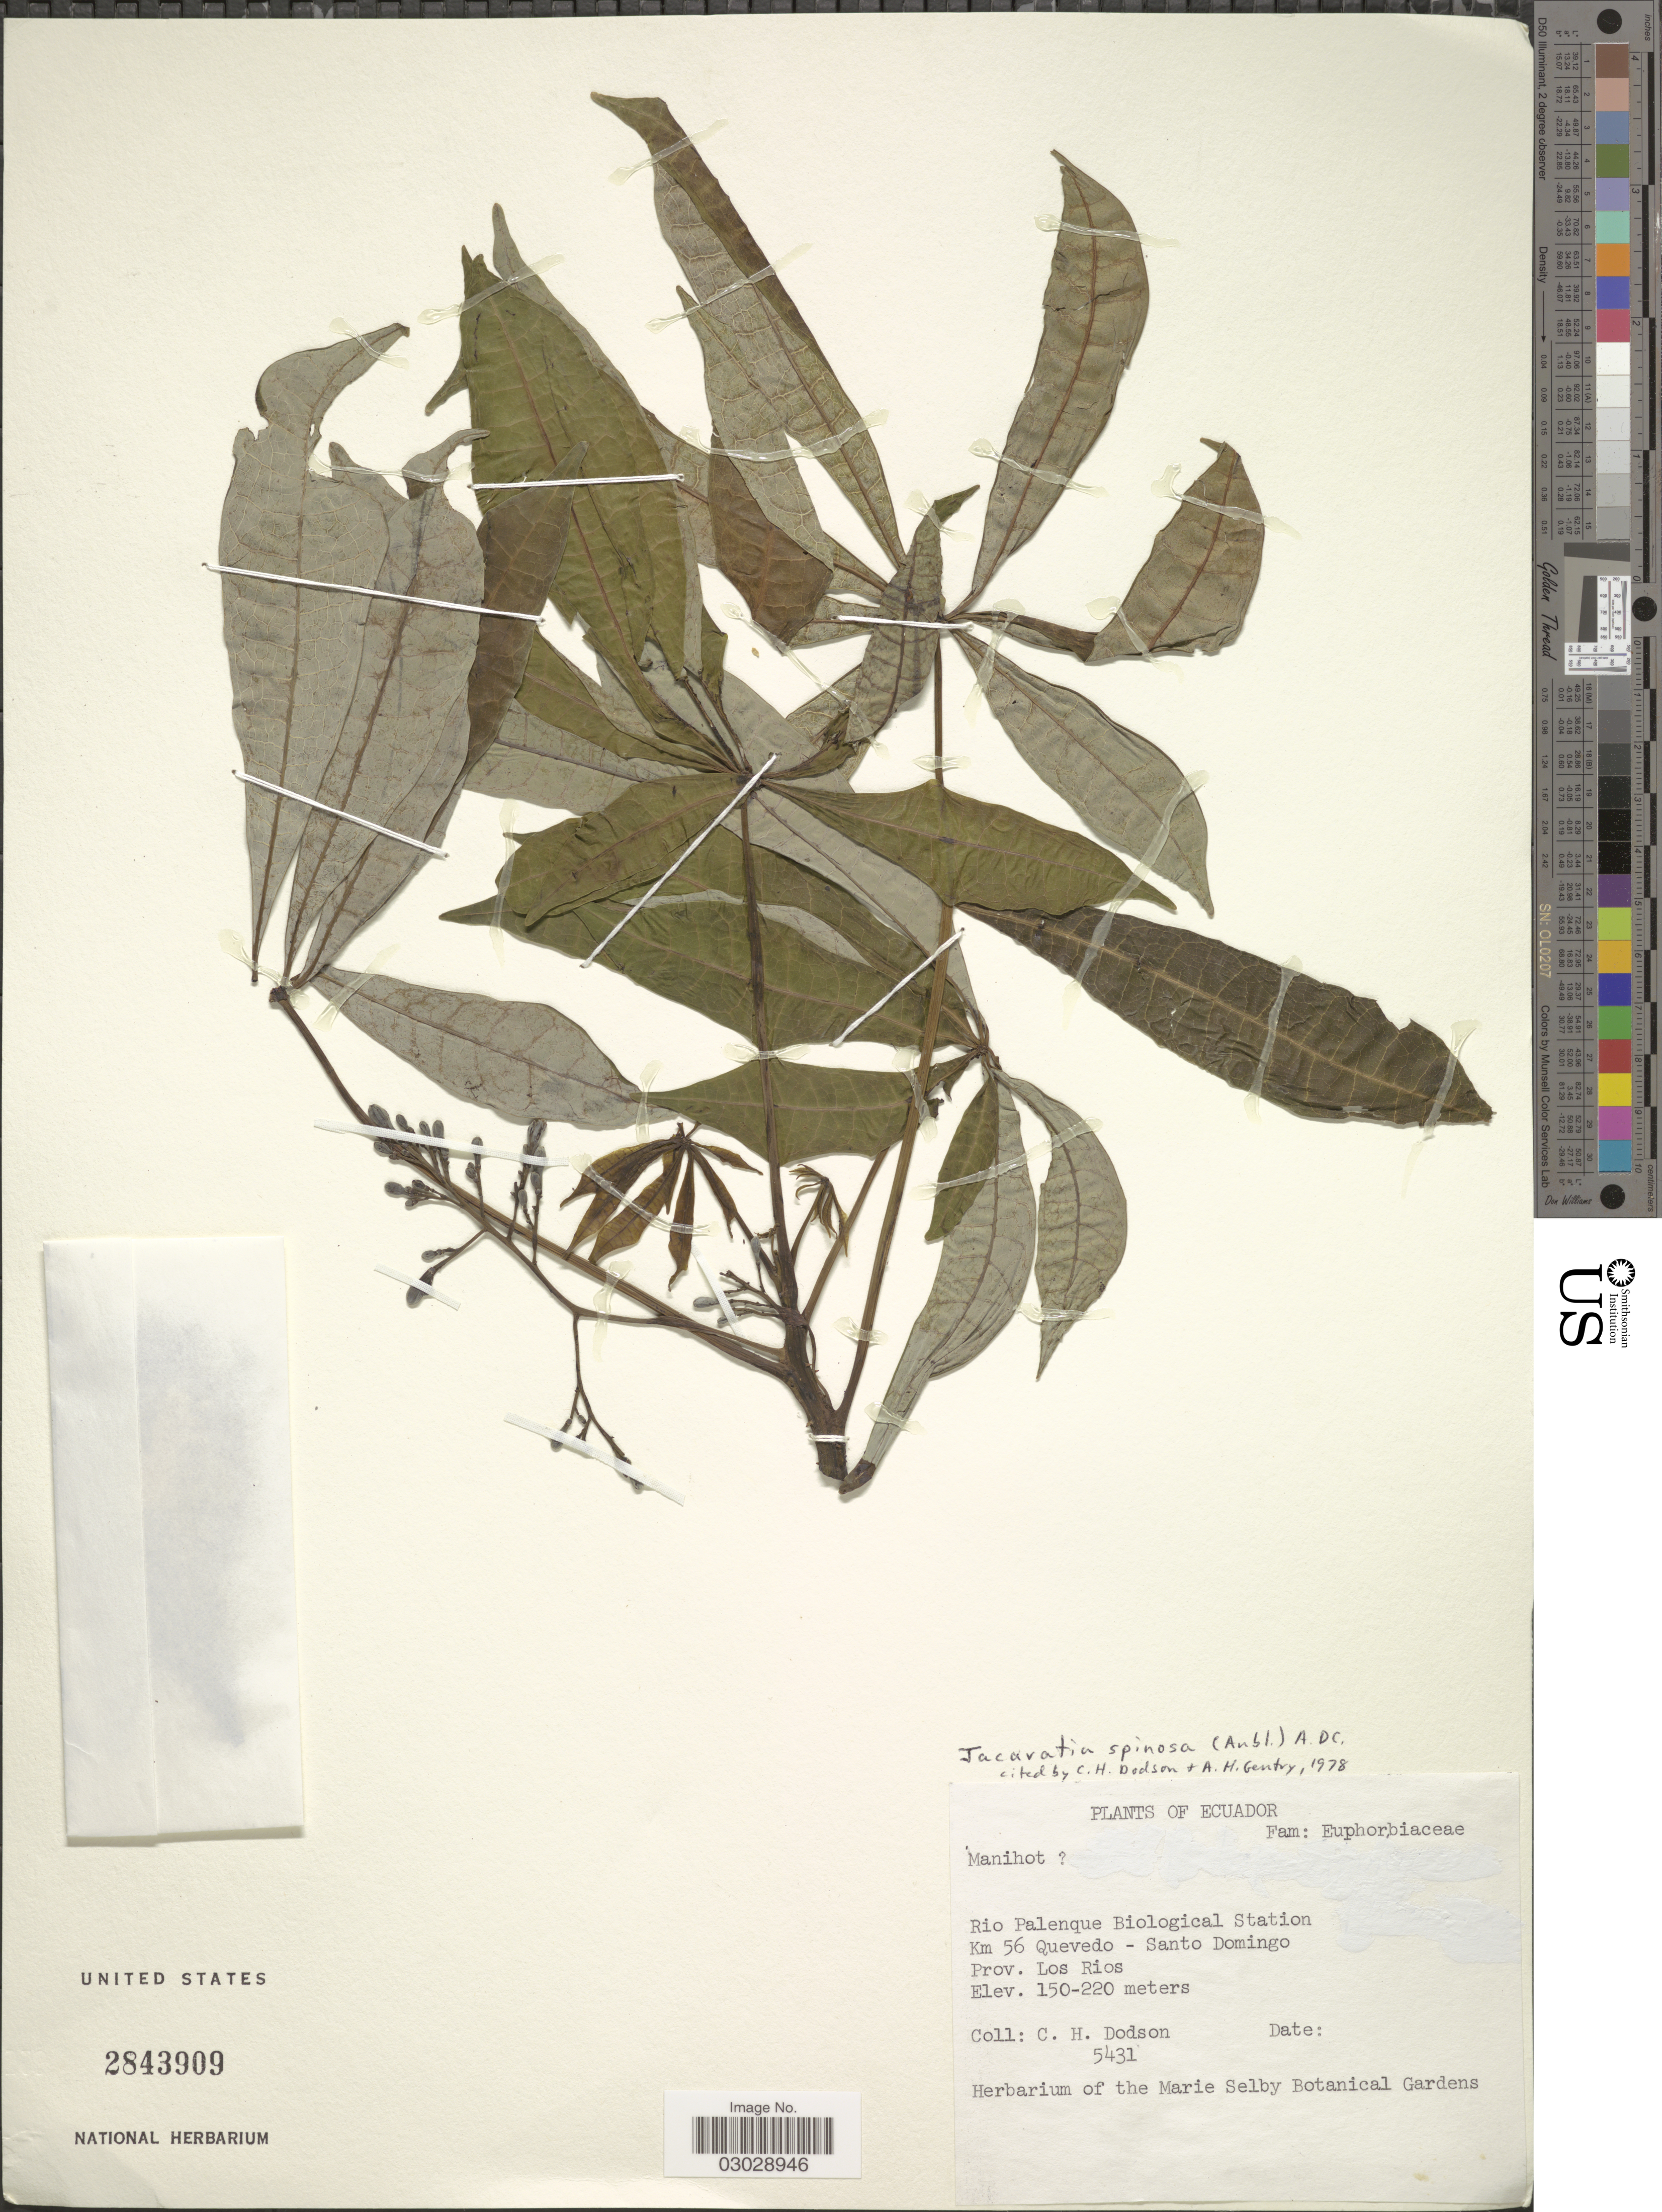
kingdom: Plantae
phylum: Tracheophyta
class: Magnoliopsida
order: Brassicales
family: Caricaceae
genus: Jacaratia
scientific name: Jacaratia spinosa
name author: (Aubl.) A. DC.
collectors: C. H. Dodson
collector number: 5431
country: Ecuador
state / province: Los Ríos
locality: Rio Palenque Biological Station. Km 56 Quevedo - Santo Domingo.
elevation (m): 150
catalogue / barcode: US 2843909